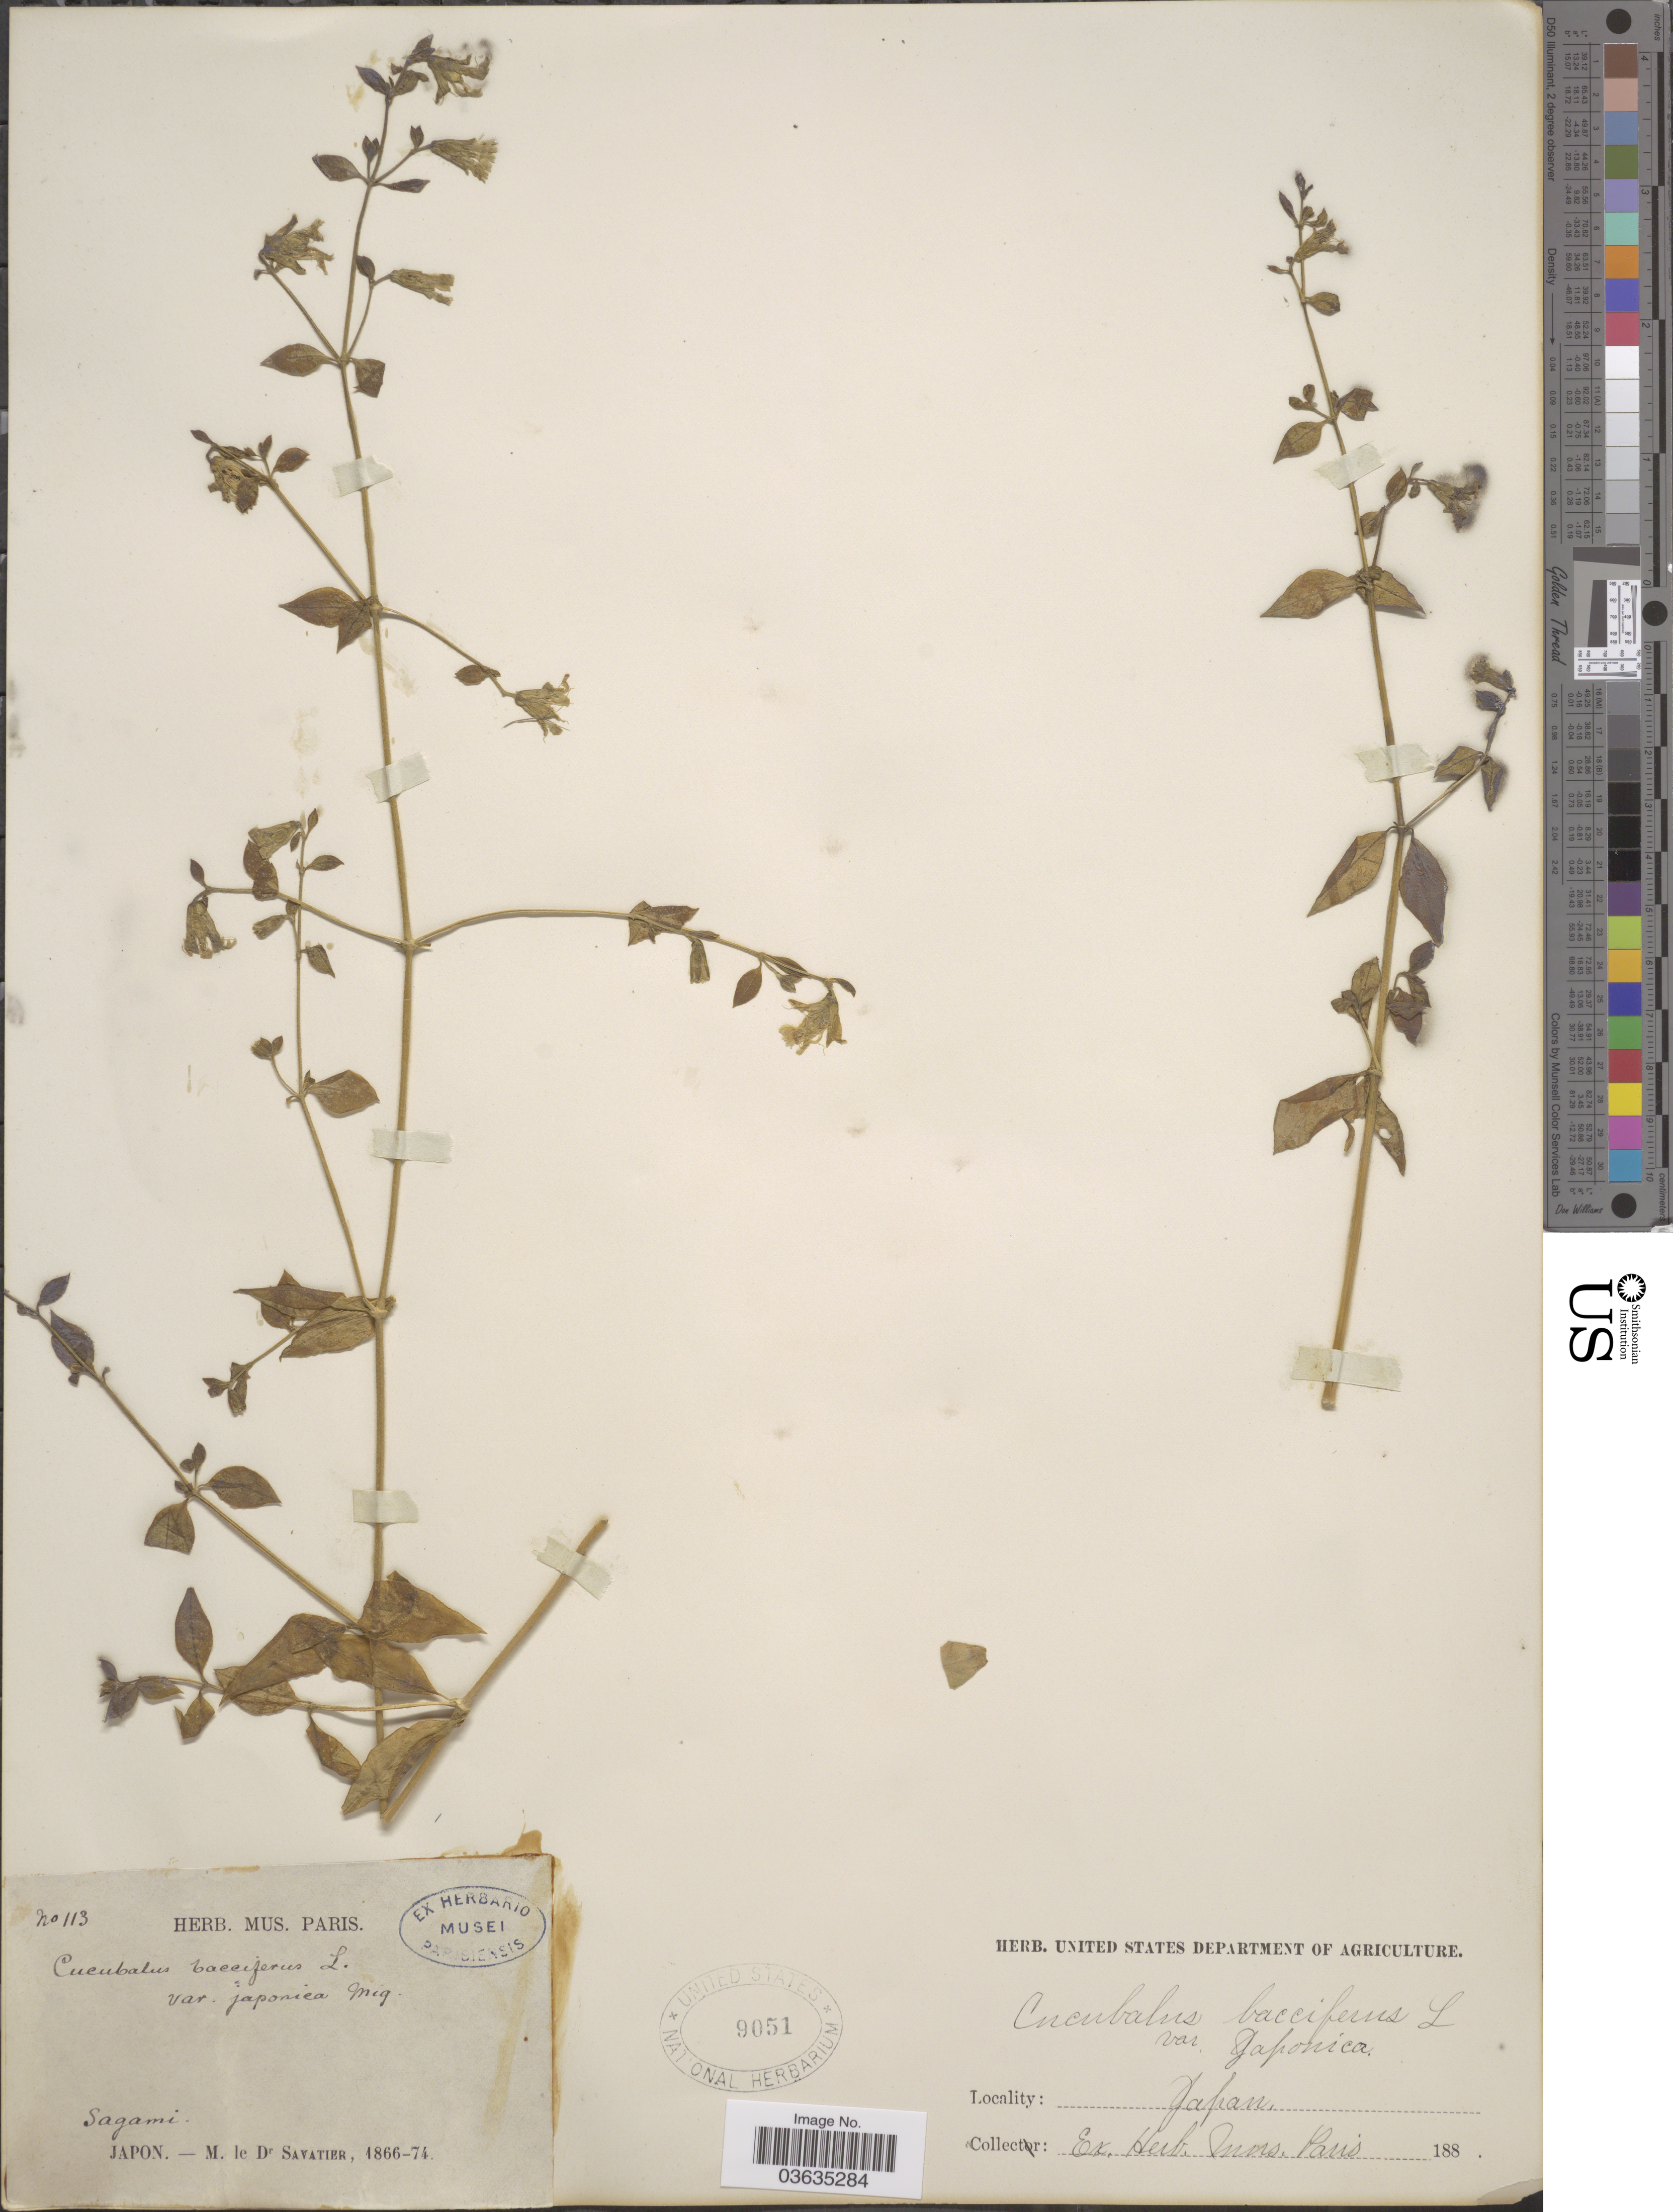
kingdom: Plantae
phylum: Tracheophyta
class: Magnoliopsida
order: Caryophyllales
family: Caryophyllaceae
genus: Silene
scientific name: Silene baccifera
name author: (L.) Durande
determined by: U.S. National Herbarium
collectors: M. Savatier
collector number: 113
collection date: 1866/1874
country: Japan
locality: Sagami.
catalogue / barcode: US 9051